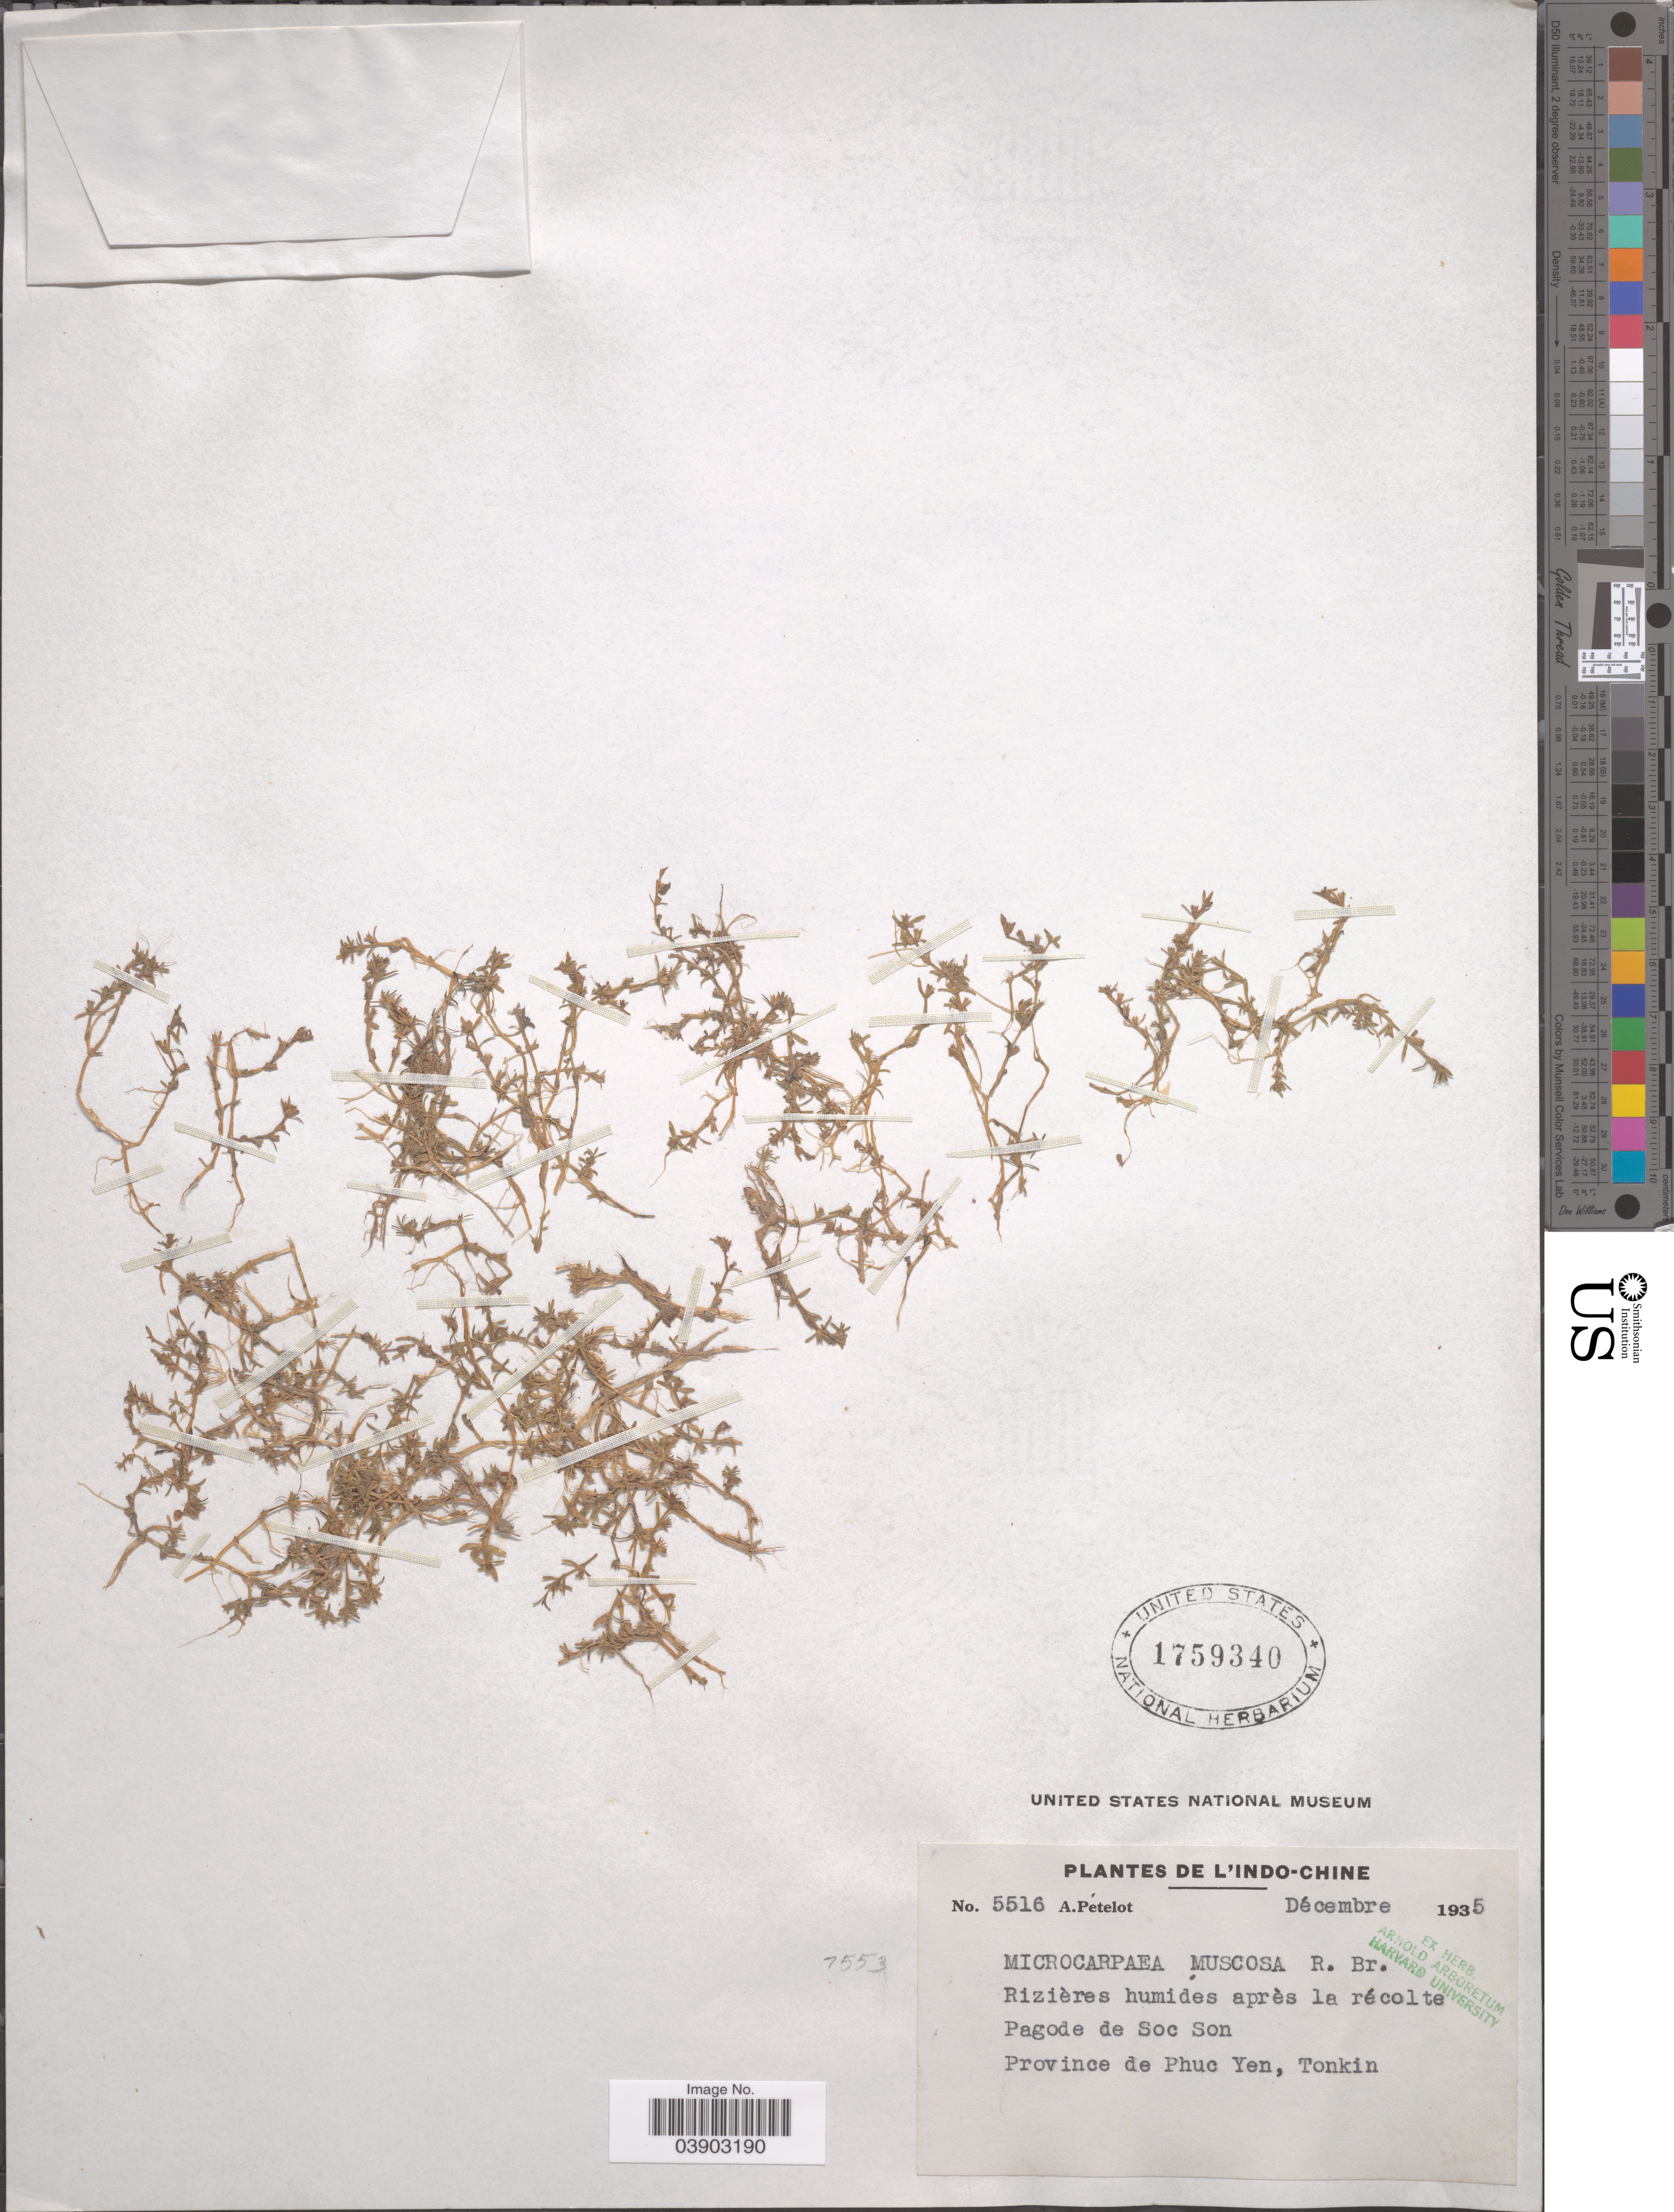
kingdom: Plantae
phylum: Tracheophyta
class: Magnoliopsida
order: Lamiales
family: Phrymaceae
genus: Microcarpaea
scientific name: Microcarpaea minima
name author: (K.D. Koenig ex Retz.) Merr.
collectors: A. Petelot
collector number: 5516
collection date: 1935-12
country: Vietnam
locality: L'Indo- Chine. Pagode de Soc Son. Province de Phuc Yen, Tonkin.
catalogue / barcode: US 1759340